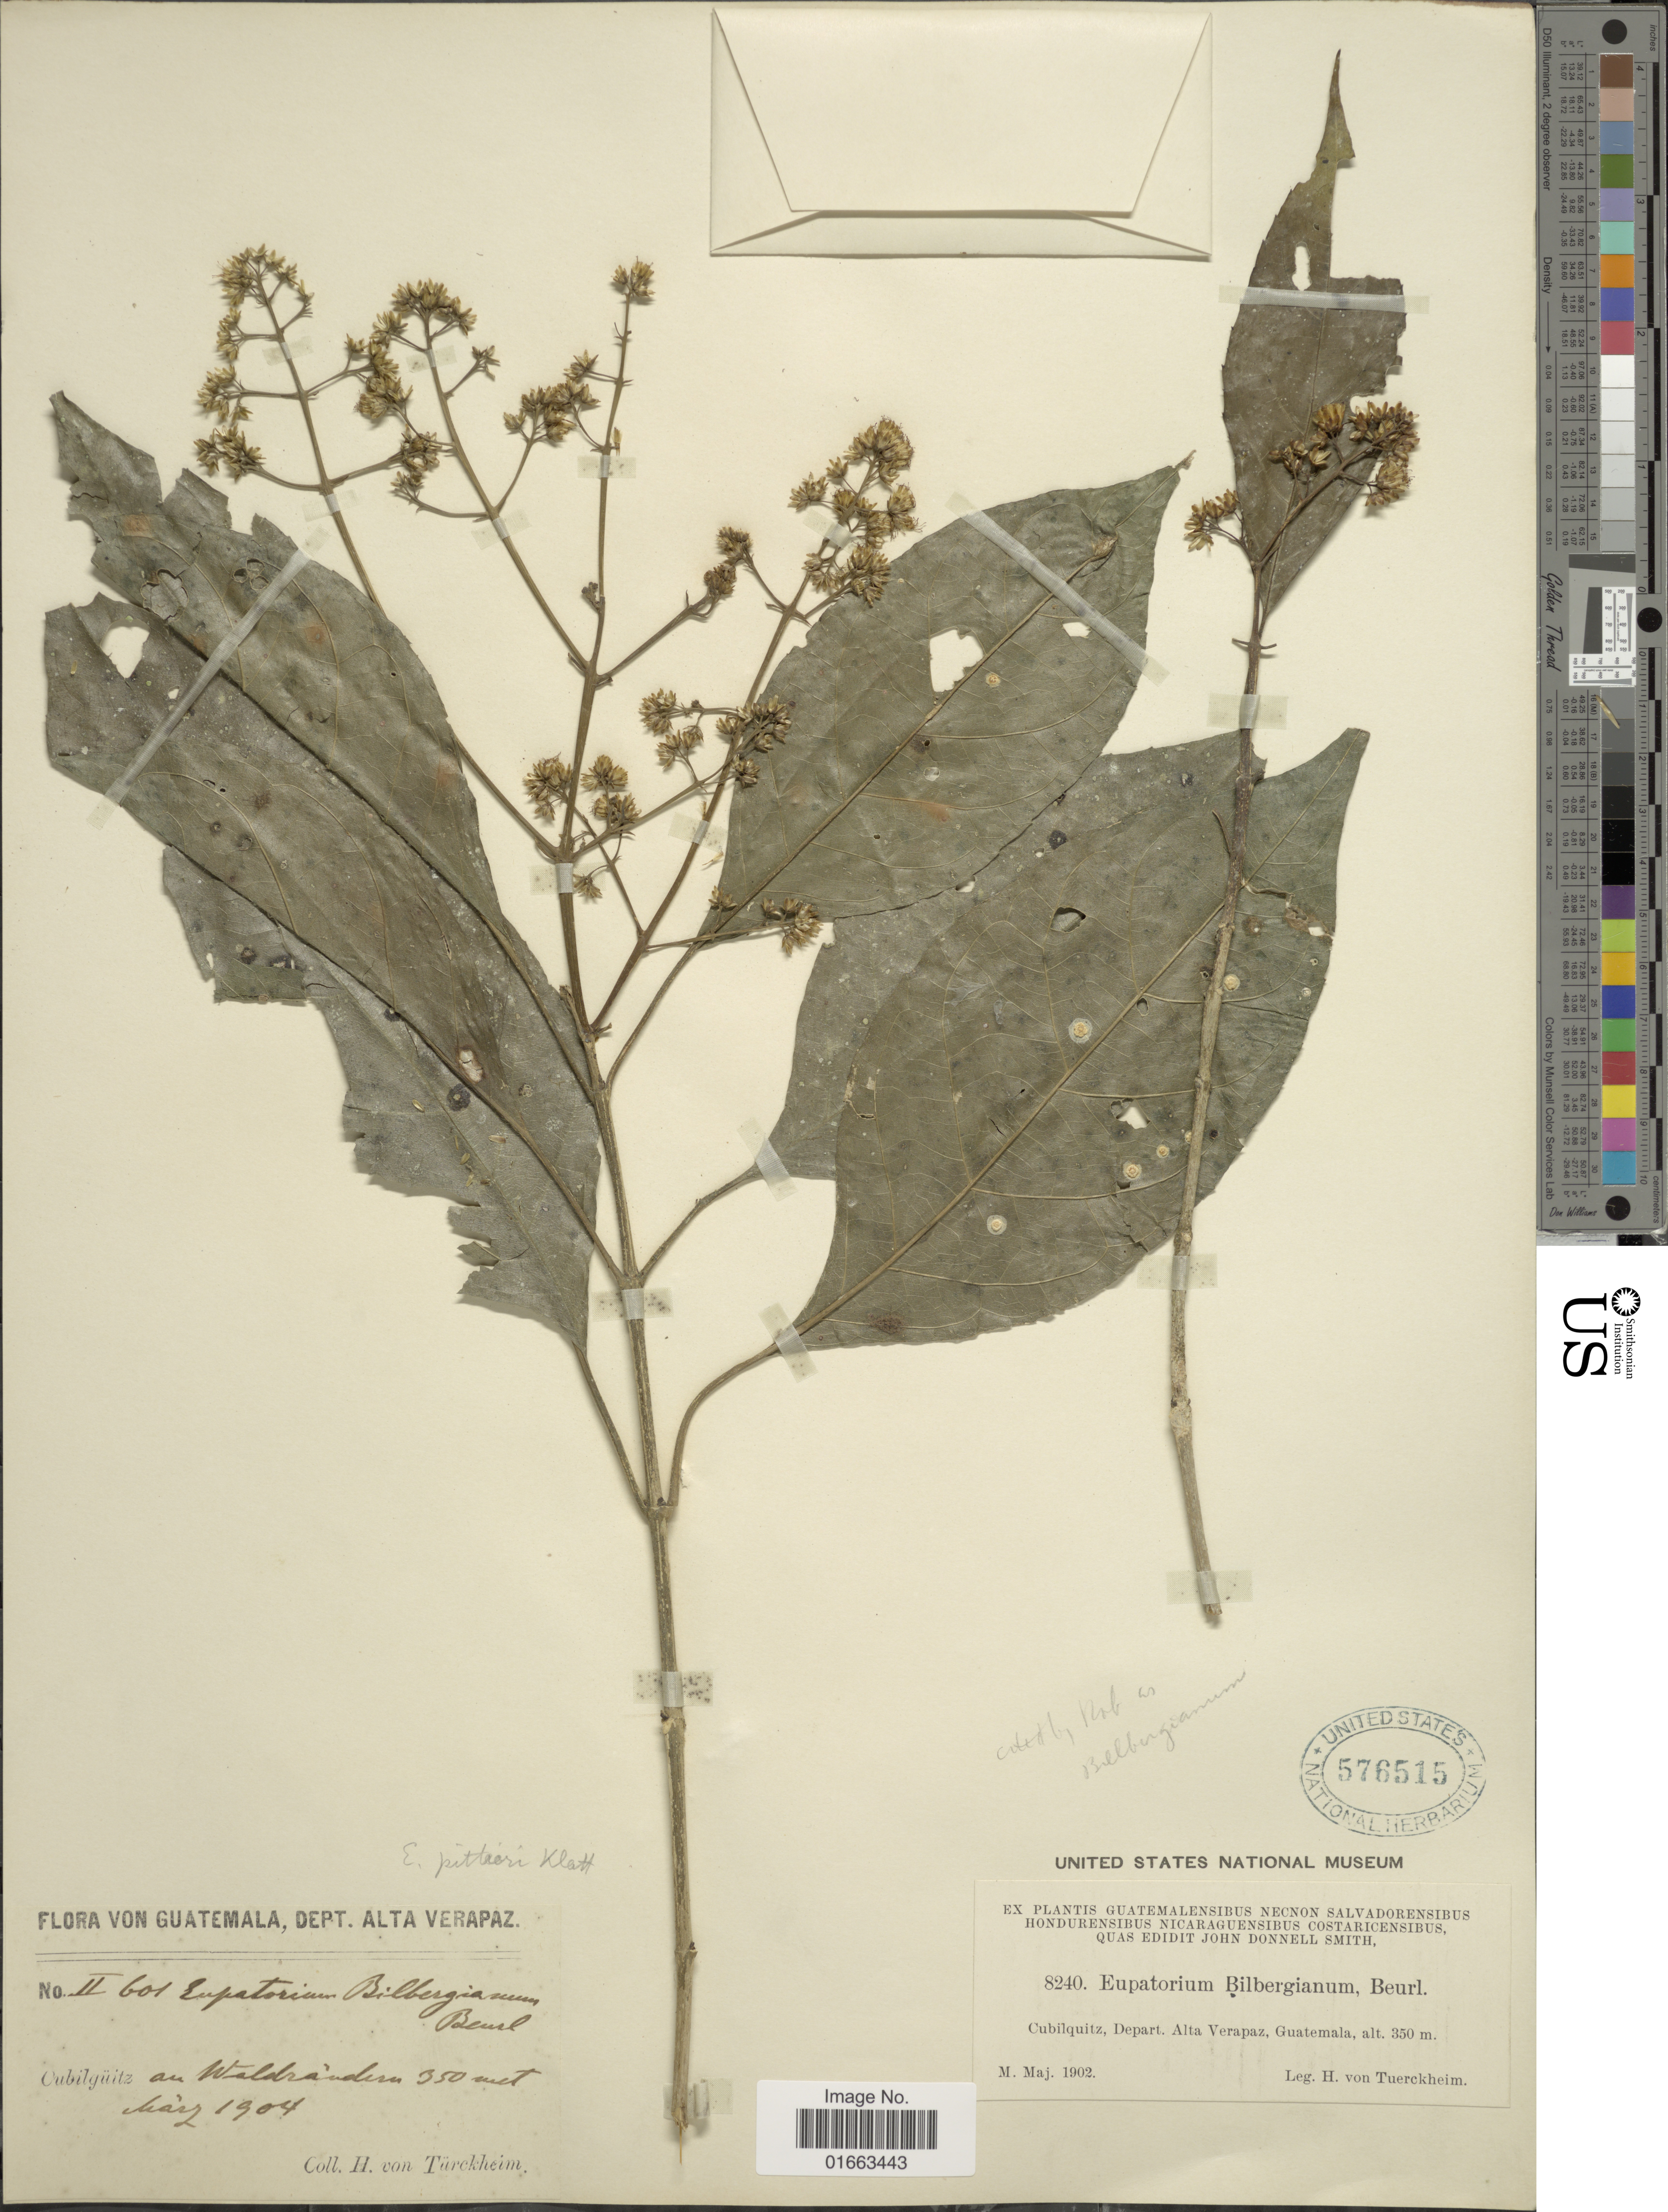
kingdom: Plantae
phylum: Tracheophyta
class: Magnoliopsida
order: Asterales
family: Asteraceae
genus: Koanophyllon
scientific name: Koanophyllon galeottii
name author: (B.L. Rob.) R.M. King & H. Rob.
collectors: H. von Türckheim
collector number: II601/8240?*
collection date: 1902-05/1904-03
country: Guatemala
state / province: Alta Verapaz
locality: Cubilquitz, an waldrändern [on forest edges]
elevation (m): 350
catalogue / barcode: US 576515